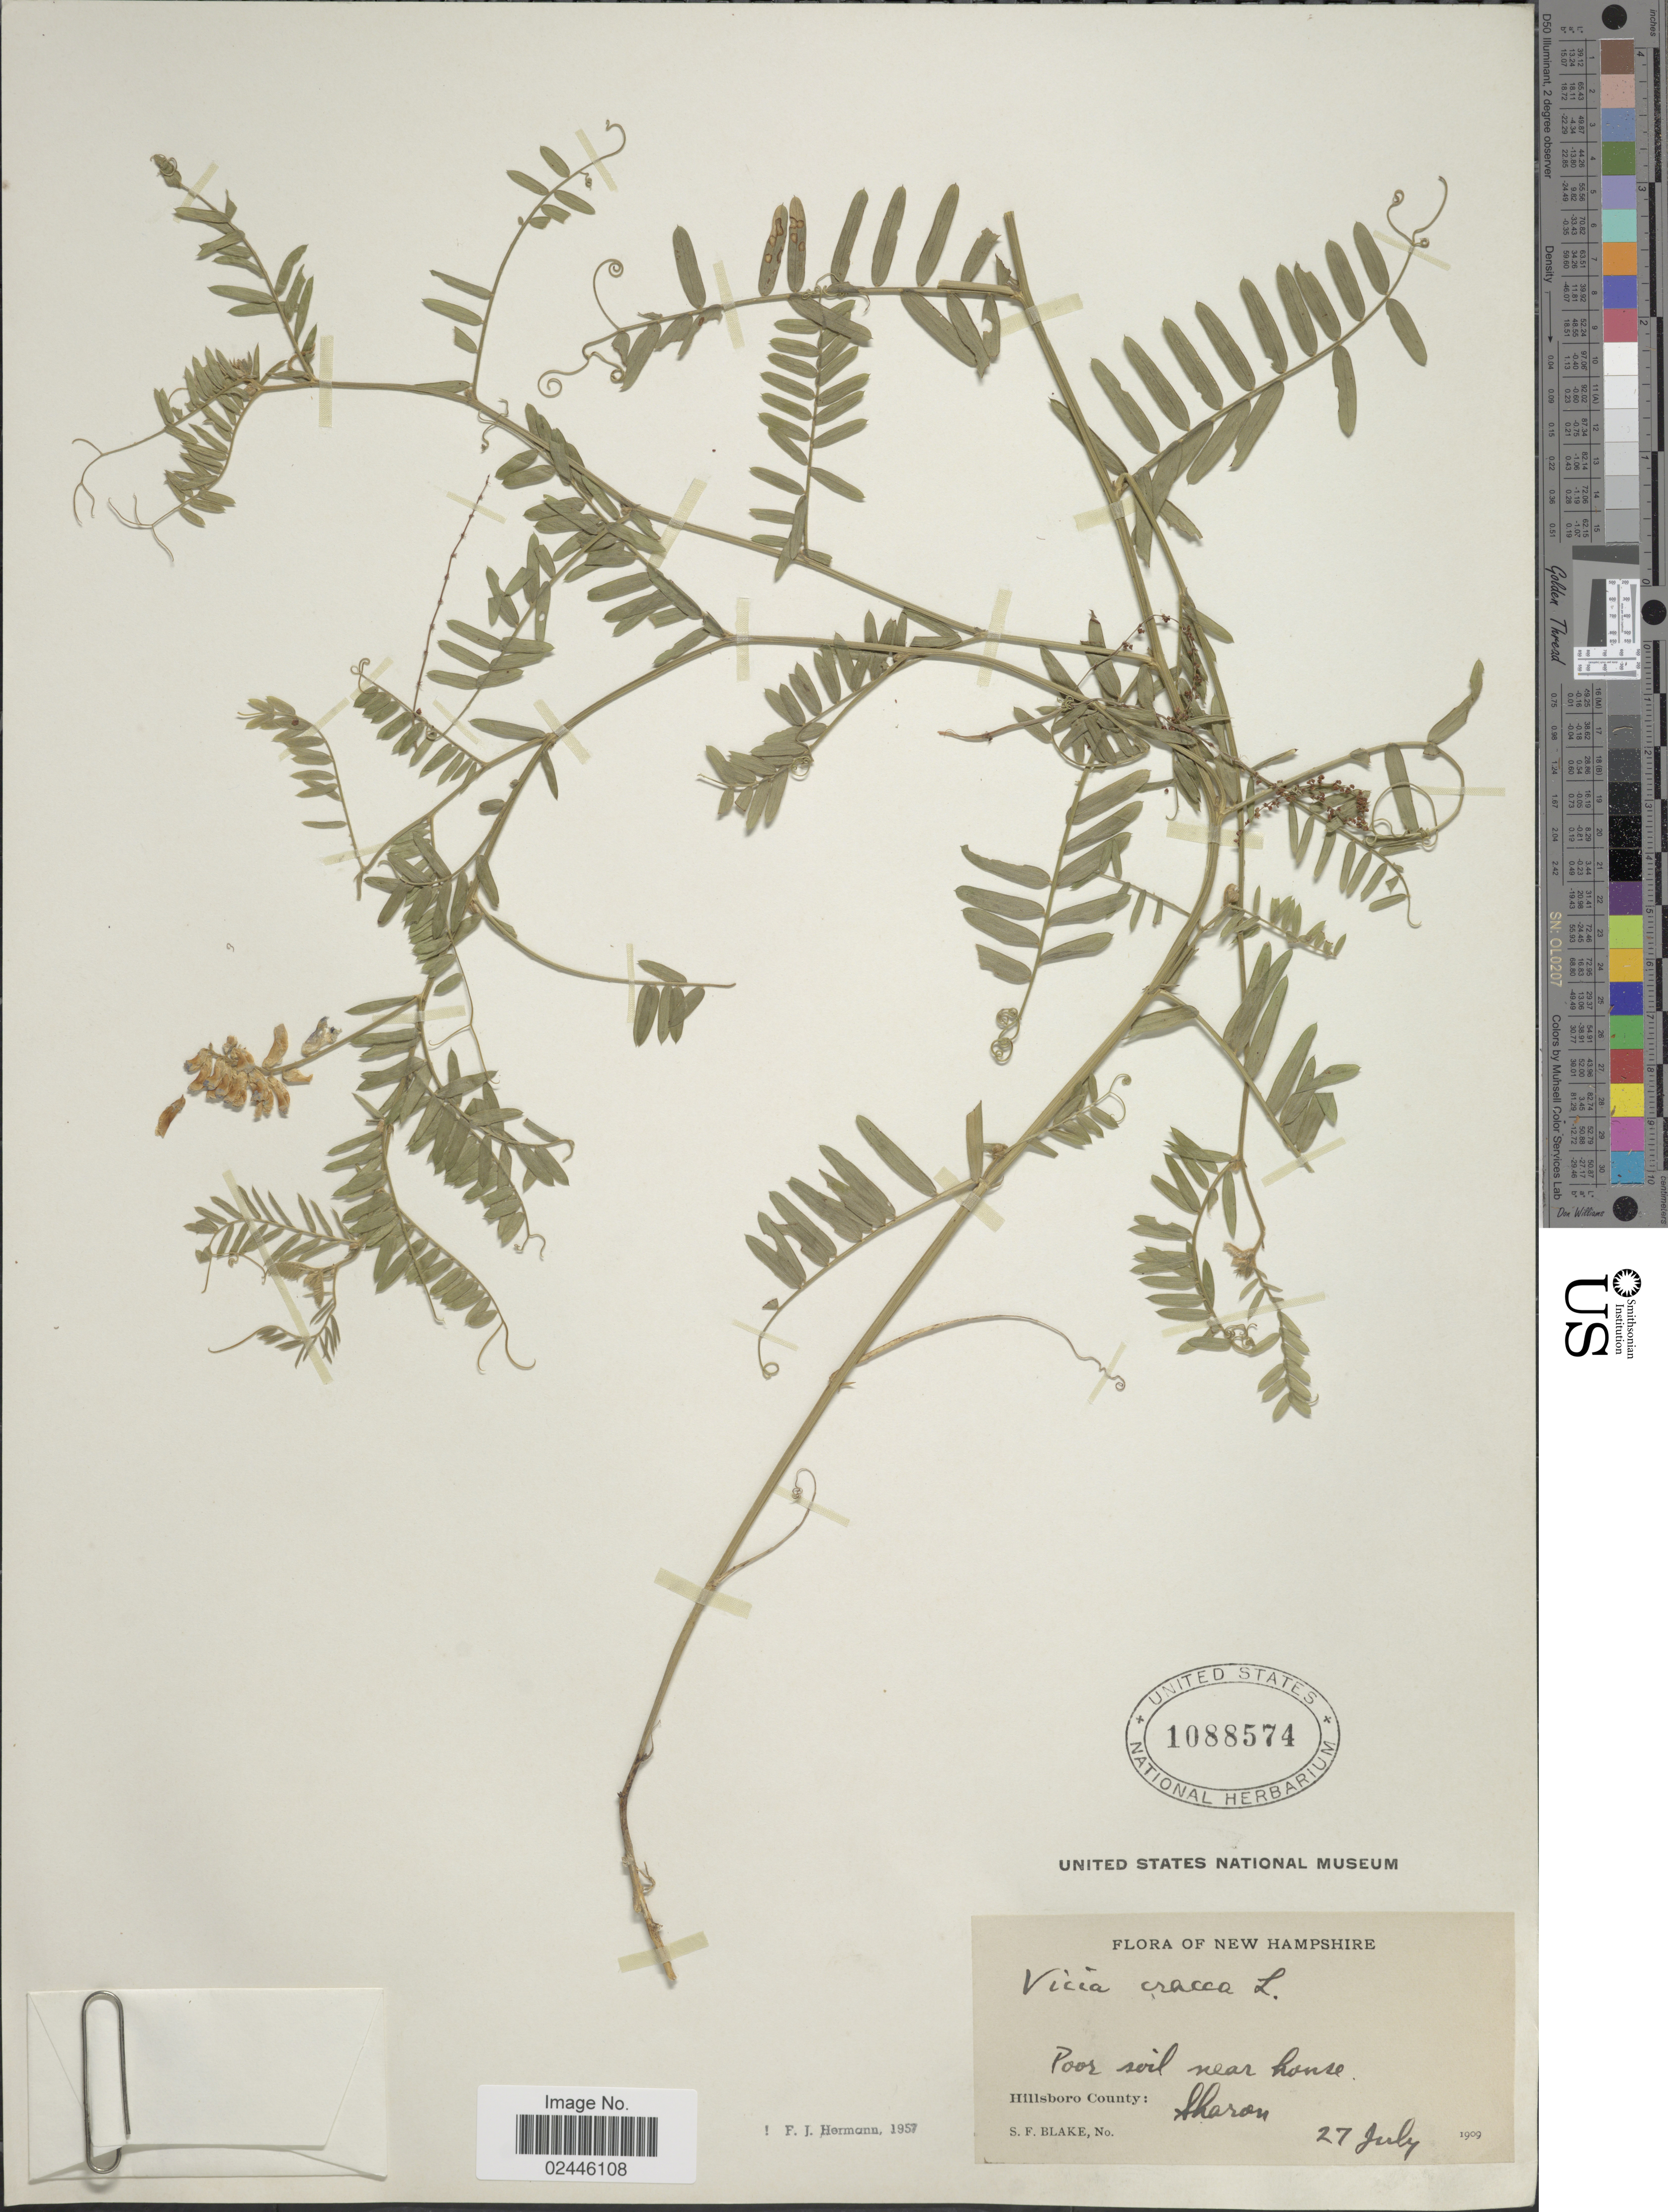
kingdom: Plantae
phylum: Tracheophyta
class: Magnoliopsida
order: Fabales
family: Fabaceae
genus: Vicia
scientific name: Vicia cracca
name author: L.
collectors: S. Blake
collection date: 1909-07-27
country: United States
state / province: New Hampshire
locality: Near house. Hillsboro County: Sharon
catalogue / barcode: US 1088574